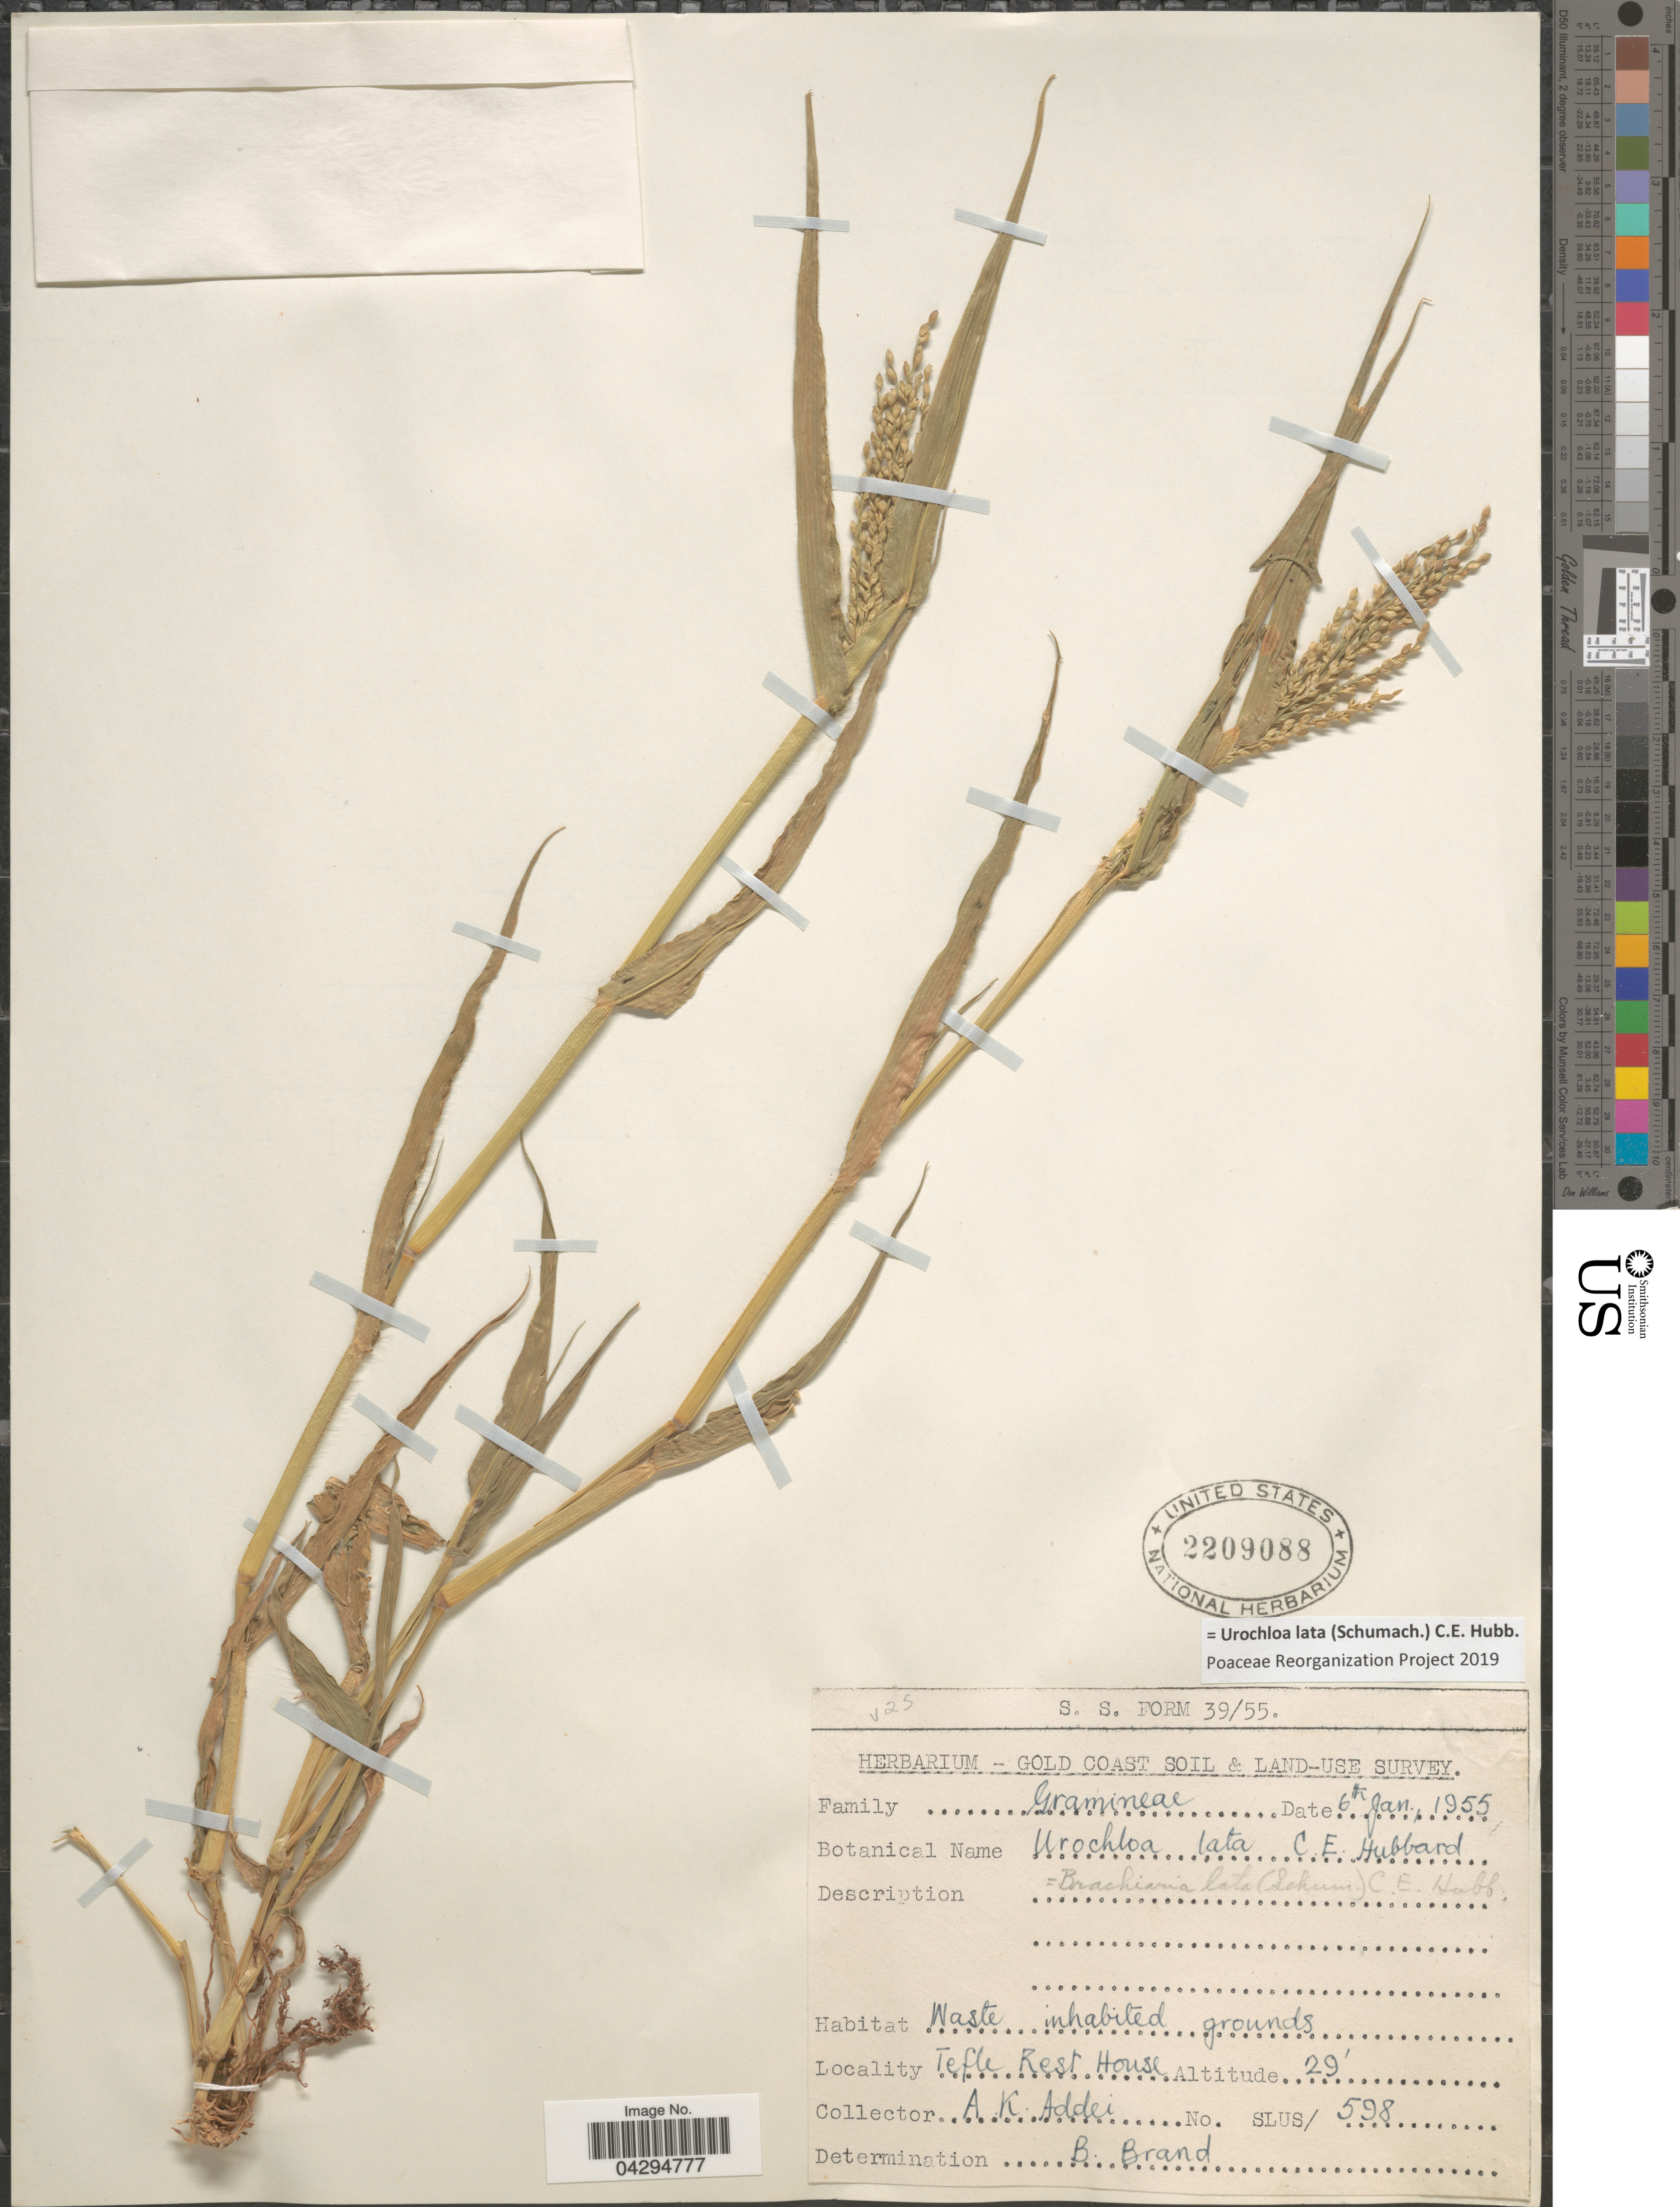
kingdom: Plantae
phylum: Tracheophyta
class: Liliopsida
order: Poales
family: Poaceae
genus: Urochloa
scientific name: Urochloa lata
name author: (Schumach.) C. E. Hubb.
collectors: A. Addei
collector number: Slus/598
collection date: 1955-01-06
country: Ghana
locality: Gold Coast Soil & Land-Use Survey. Tefle Rest House.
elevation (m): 9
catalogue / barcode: US 2209088